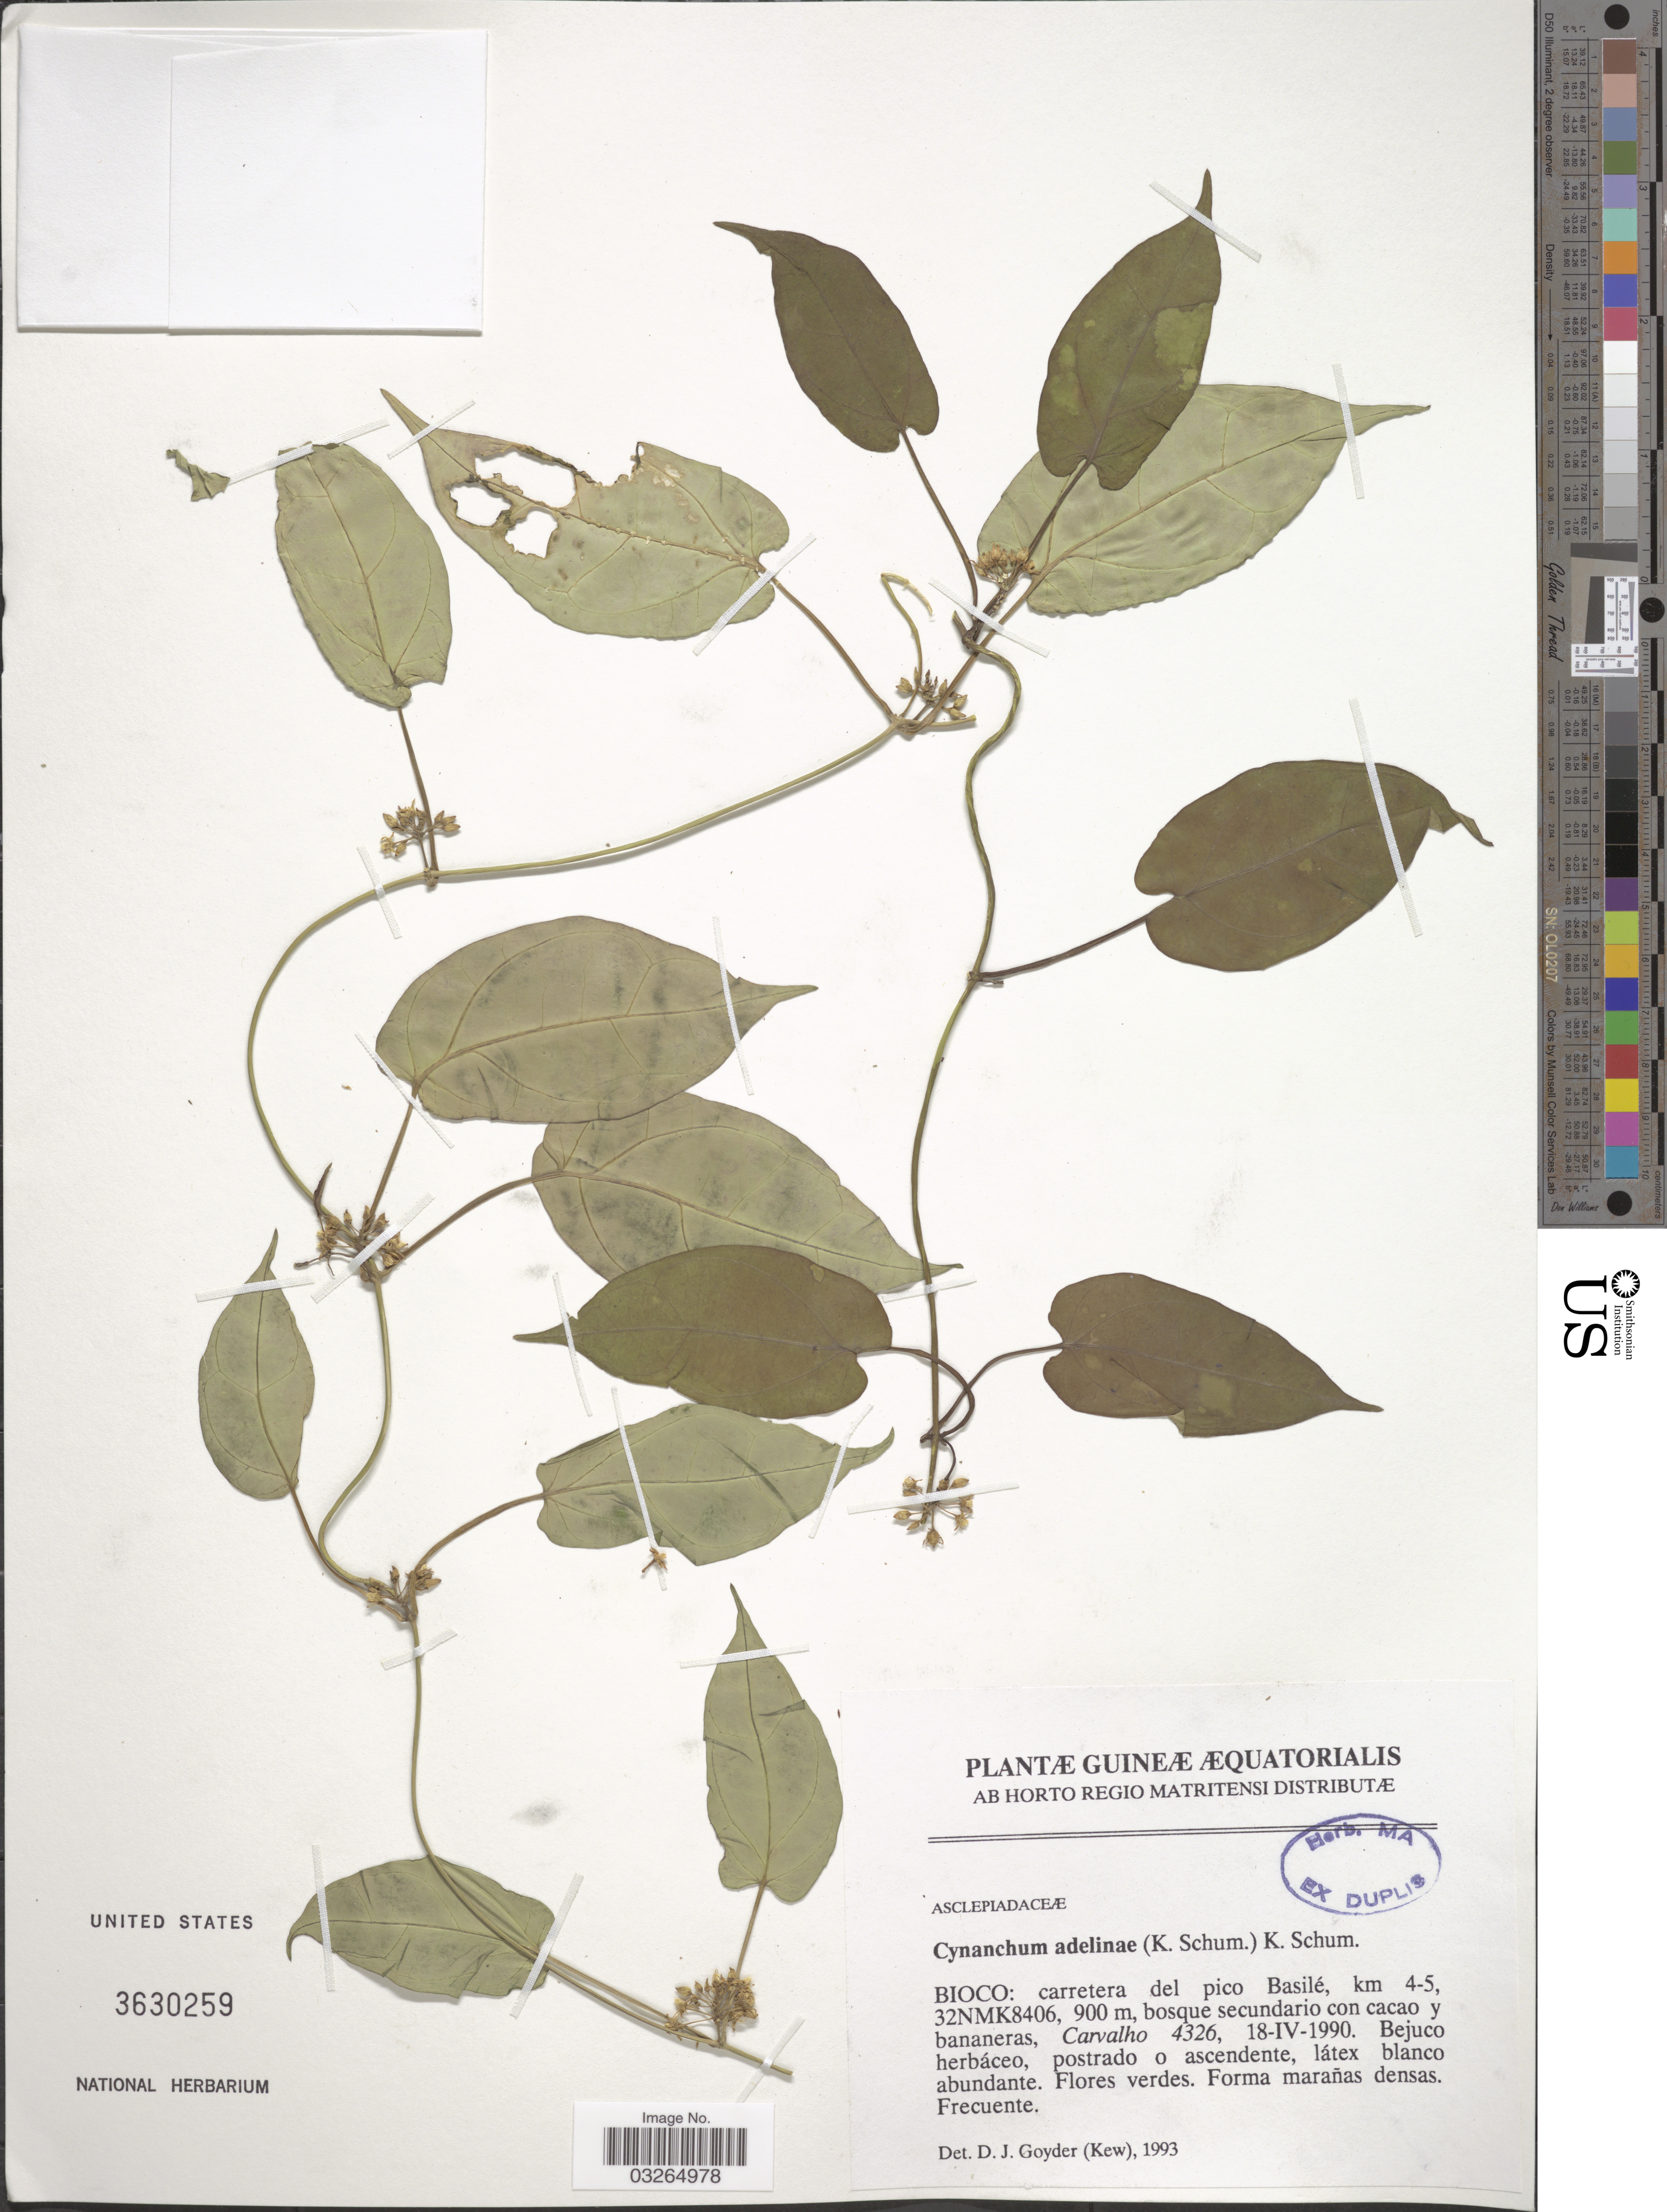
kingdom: Plantae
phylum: Tracheophyta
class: Magnoliopsida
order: Gentianales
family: Apocynaceae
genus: Cynanchum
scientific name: Cynanchum adalinae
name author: K. Schum. & K. Schum.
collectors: Carvalho, --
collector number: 4326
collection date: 1990-04-18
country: Equatorial Guinea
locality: Guineæ Æquatorialis. Bioco: carretera del pico Basilé, km 4-5, 32NMK8406.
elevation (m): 90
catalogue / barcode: US 3630259